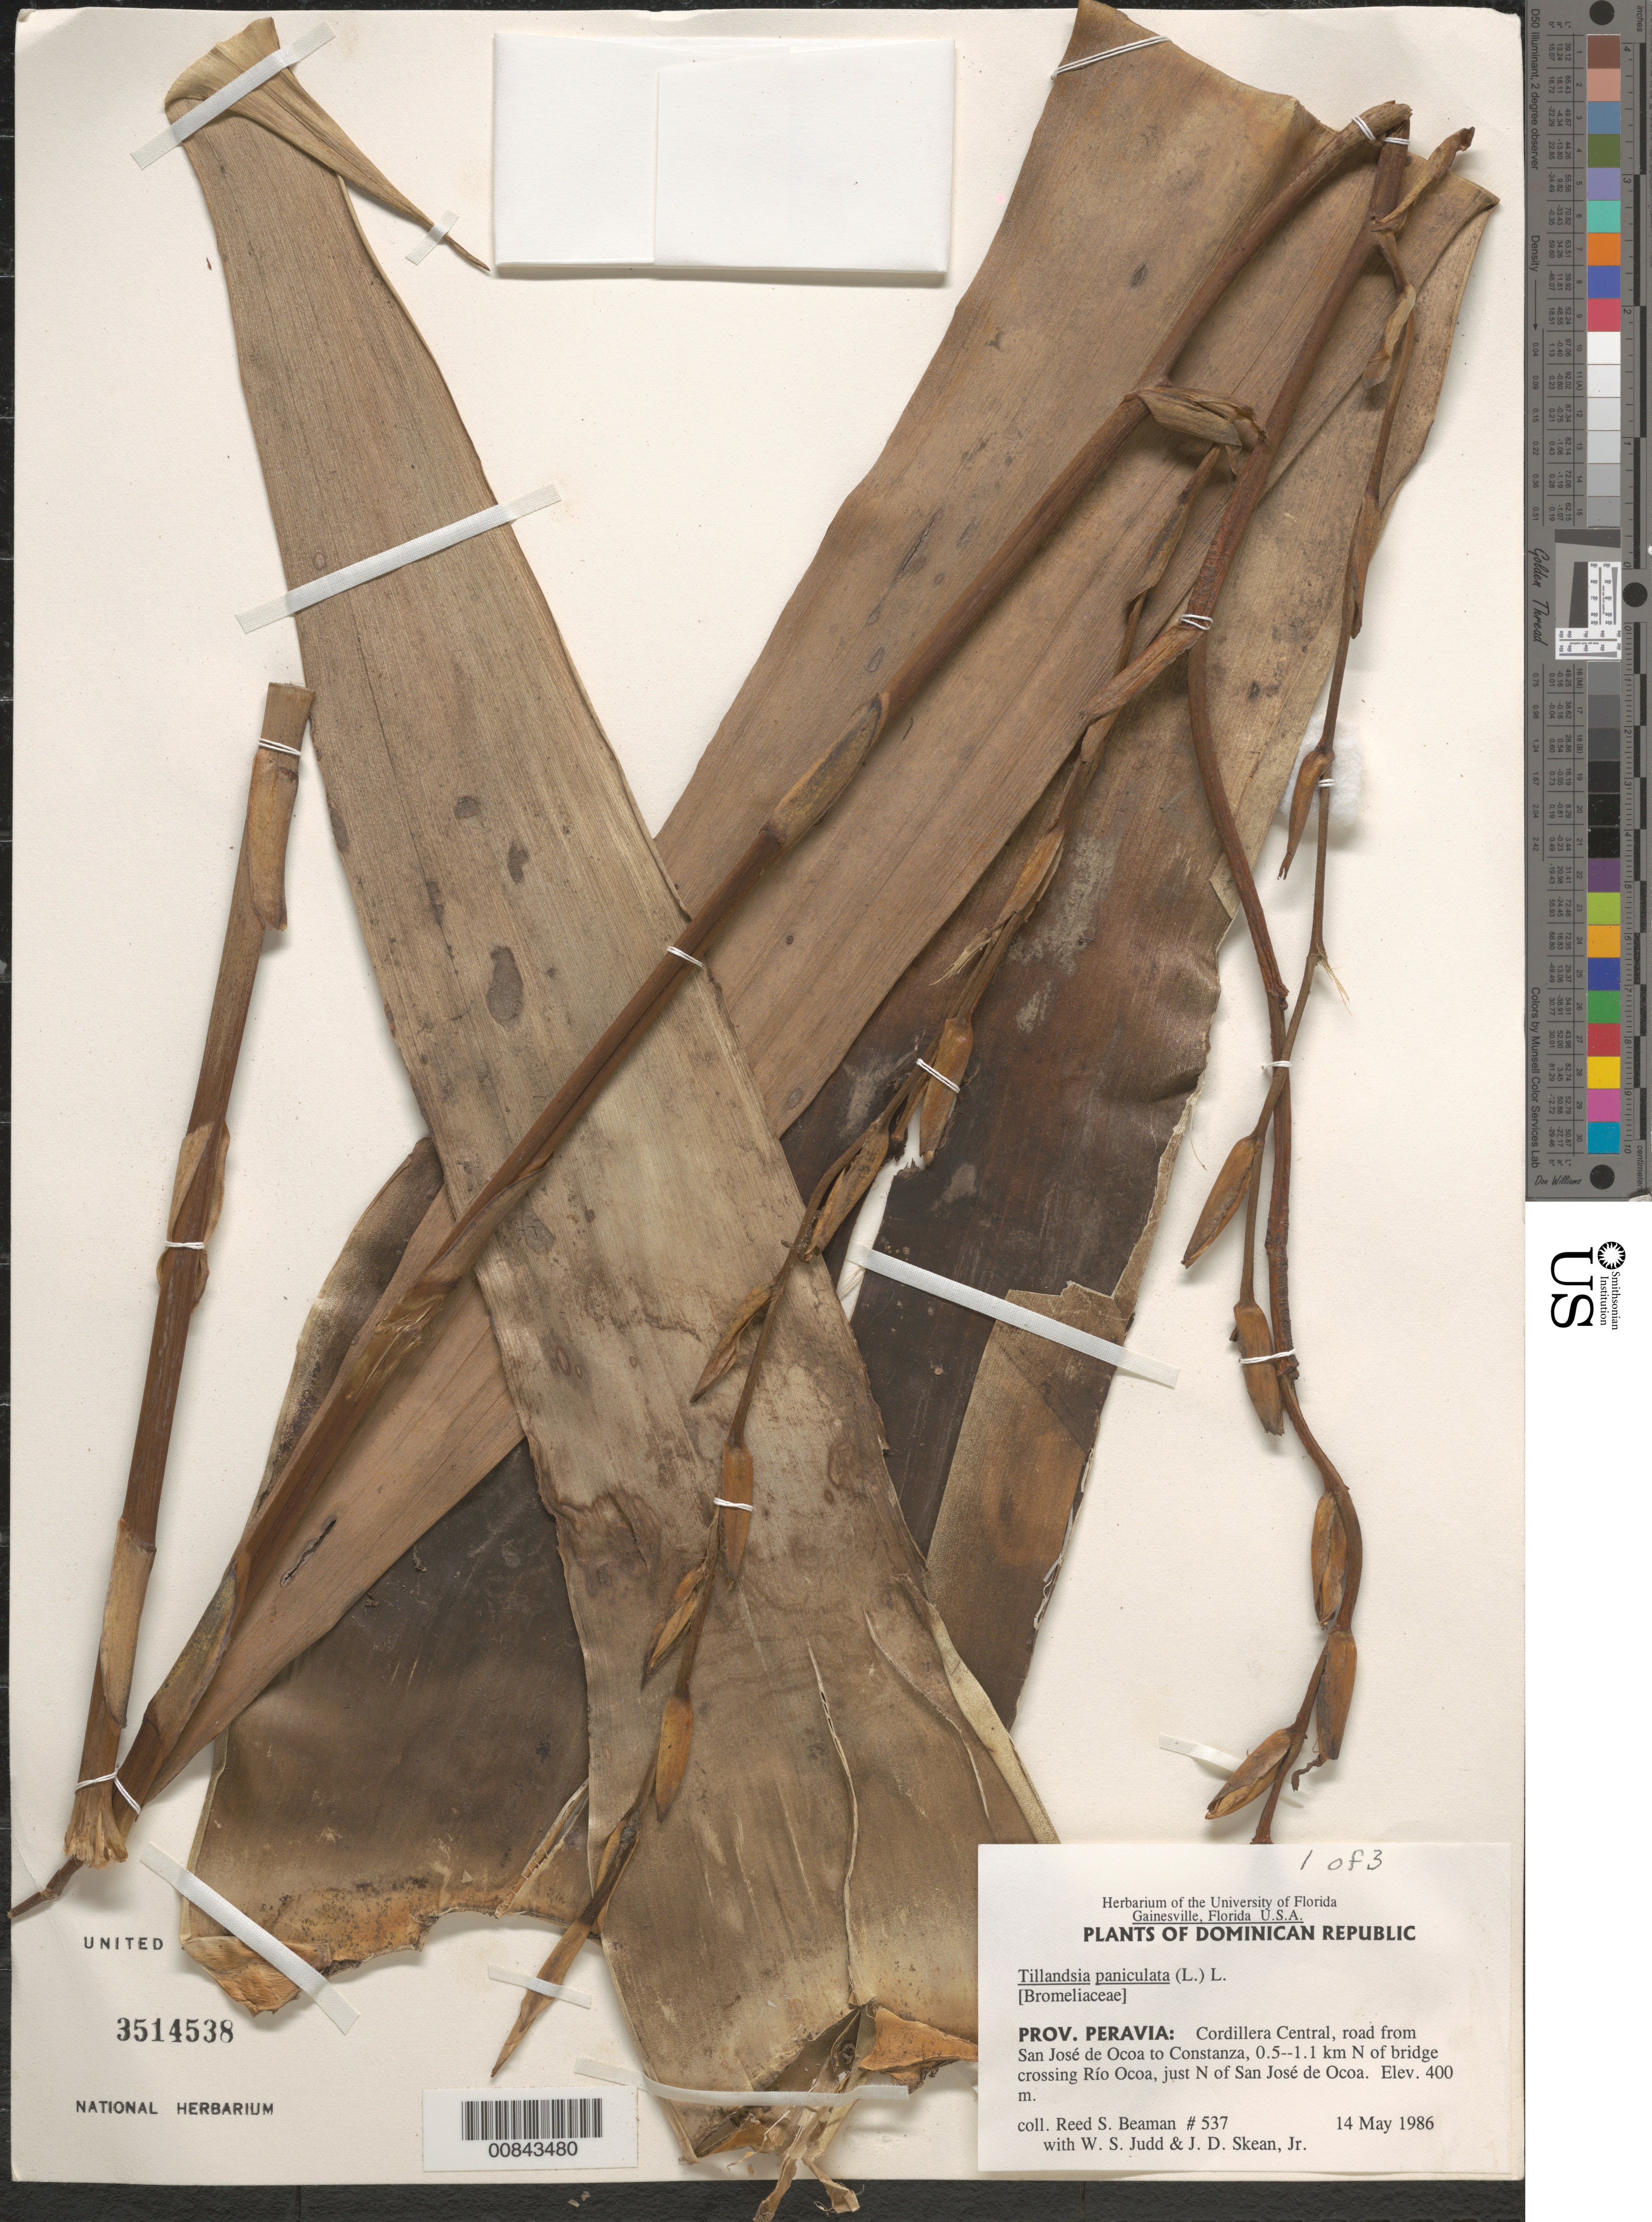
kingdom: Plantae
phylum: Tracheophyta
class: Liliopsida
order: Poales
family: Bromeliaceae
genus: Tillandsia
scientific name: Tillandsia paniculata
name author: (L.) L.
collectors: R. S. Beaman, W. S. Judd & J. D. Skean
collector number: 537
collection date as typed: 14 May 1986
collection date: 1986-05-14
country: Dominican Republic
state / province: Peravia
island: Hispaniola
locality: Cordillera Central, road from San José de Ocoa to Constanza, ) 0.5-1.1 km N of bridge crossing Río Ocoa, just N of San José de Ocoa.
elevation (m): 400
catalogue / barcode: US 3514538